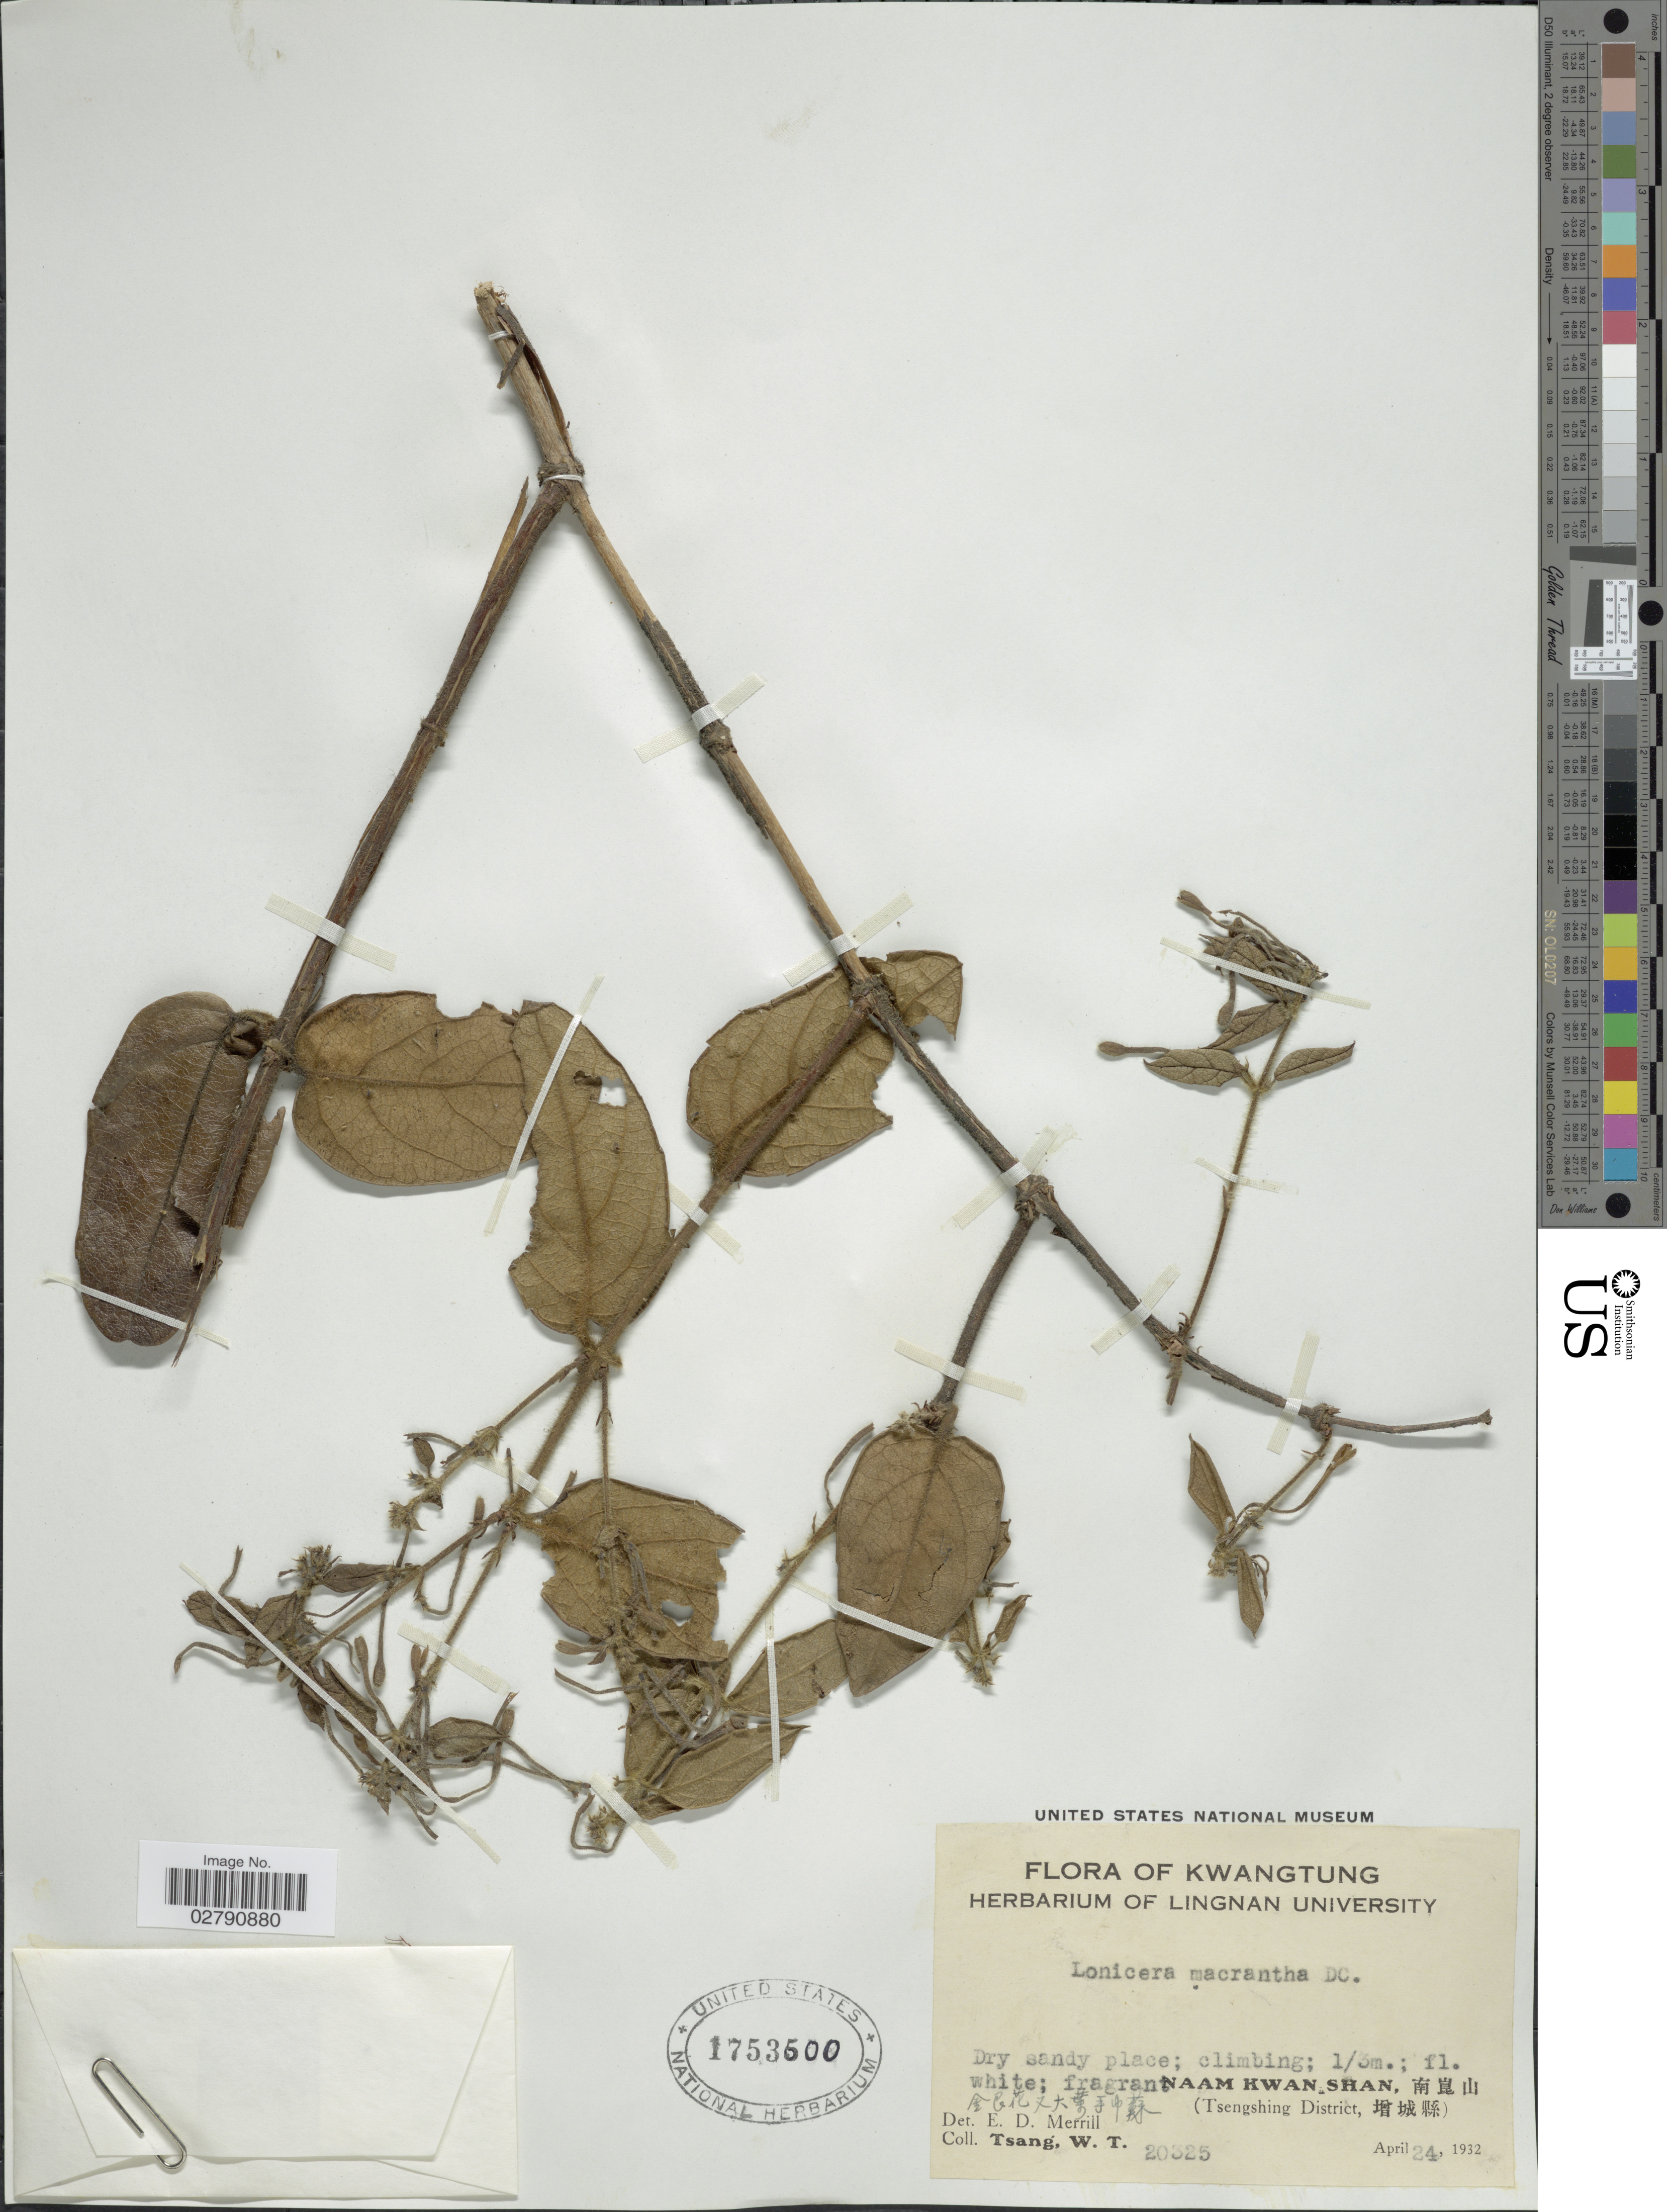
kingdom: Plantae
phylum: Tracheophyta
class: Magnoliopsida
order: Dipsacales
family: Caprifoliaceae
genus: Lonicera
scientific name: Lonicera macrantha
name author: Spreng.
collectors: W. T. Tsang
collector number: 20325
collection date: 1932-04-24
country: China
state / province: Guangdong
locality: Kwatung.Naam Kwan Shan, (Tshengshing District).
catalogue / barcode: US 1753500